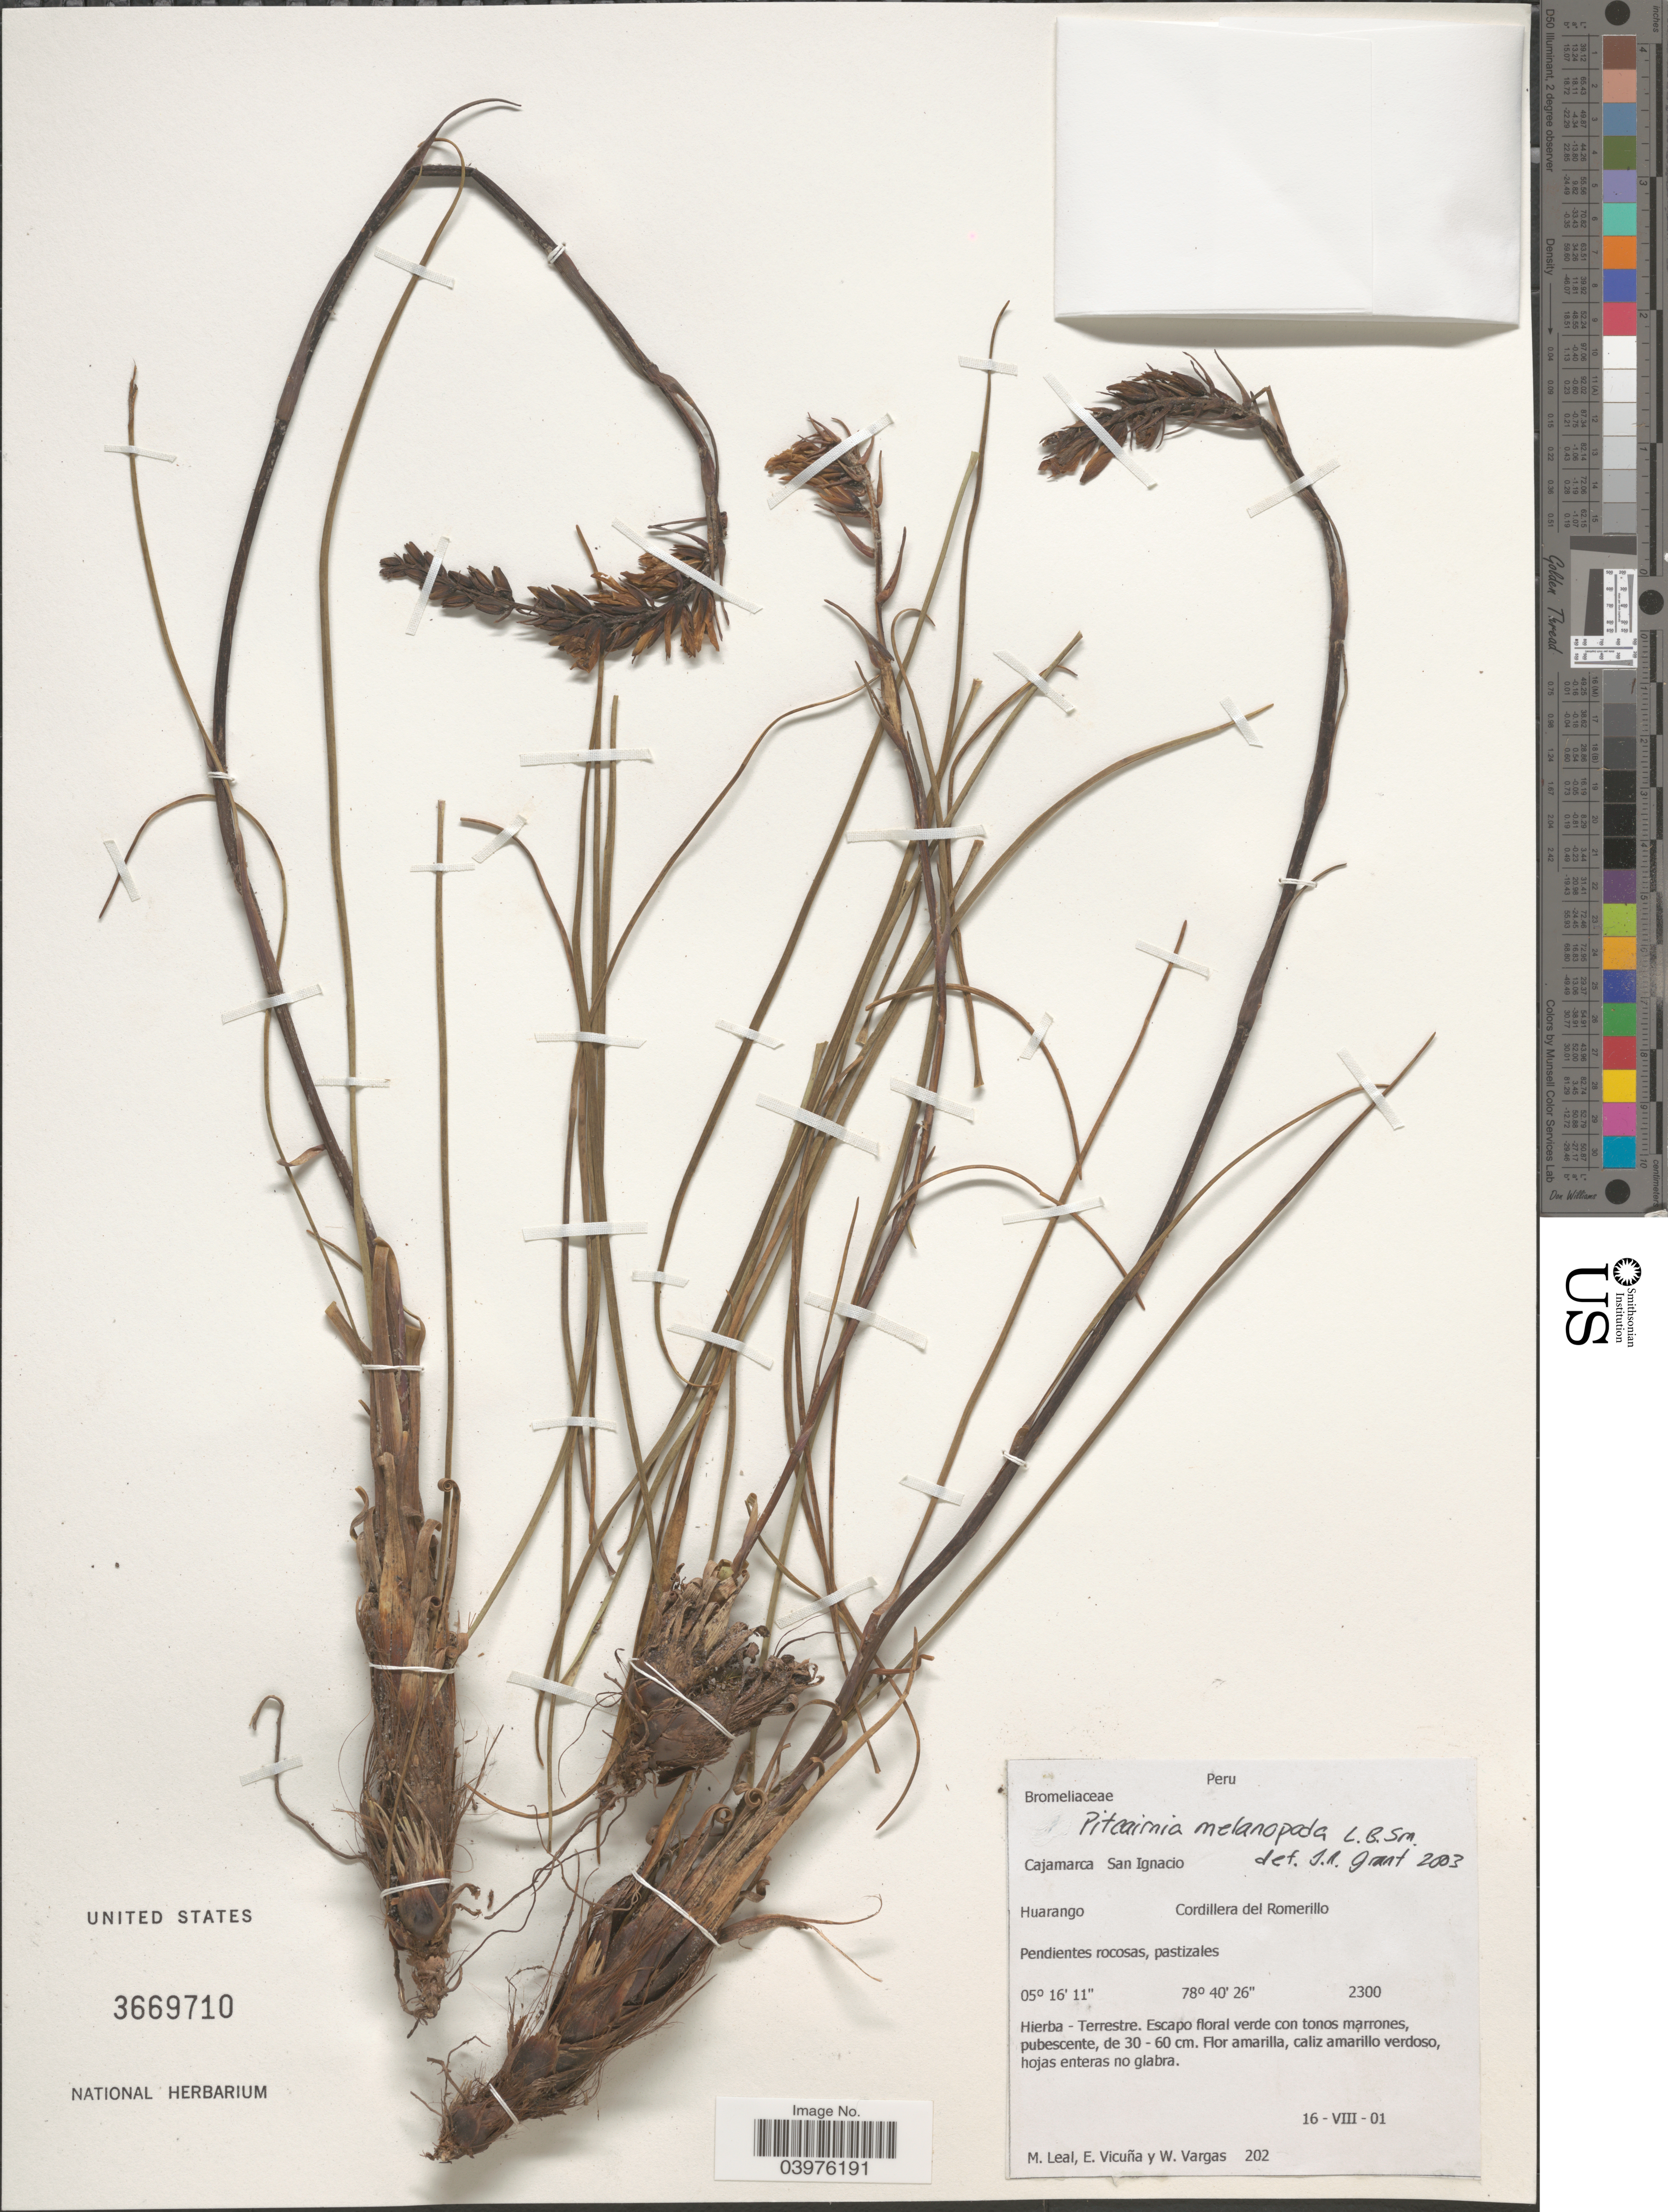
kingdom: Plantae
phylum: Tracheophyta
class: Liliopsida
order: Poales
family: Bromeliaceae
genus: Pitcairnia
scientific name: Pitcairnia melanopoda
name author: L.B. Sm.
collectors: M. E. Leal, E. Vicuña & W. Vargas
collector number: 202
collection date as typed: Transcribed d/m/y: 16/8/1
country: Peru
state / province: Cajamarca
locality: San Ignacio. Huarango. Cordillera del Romerillo. Pendientes rocosas, pastizales.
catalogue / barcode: US 3669710